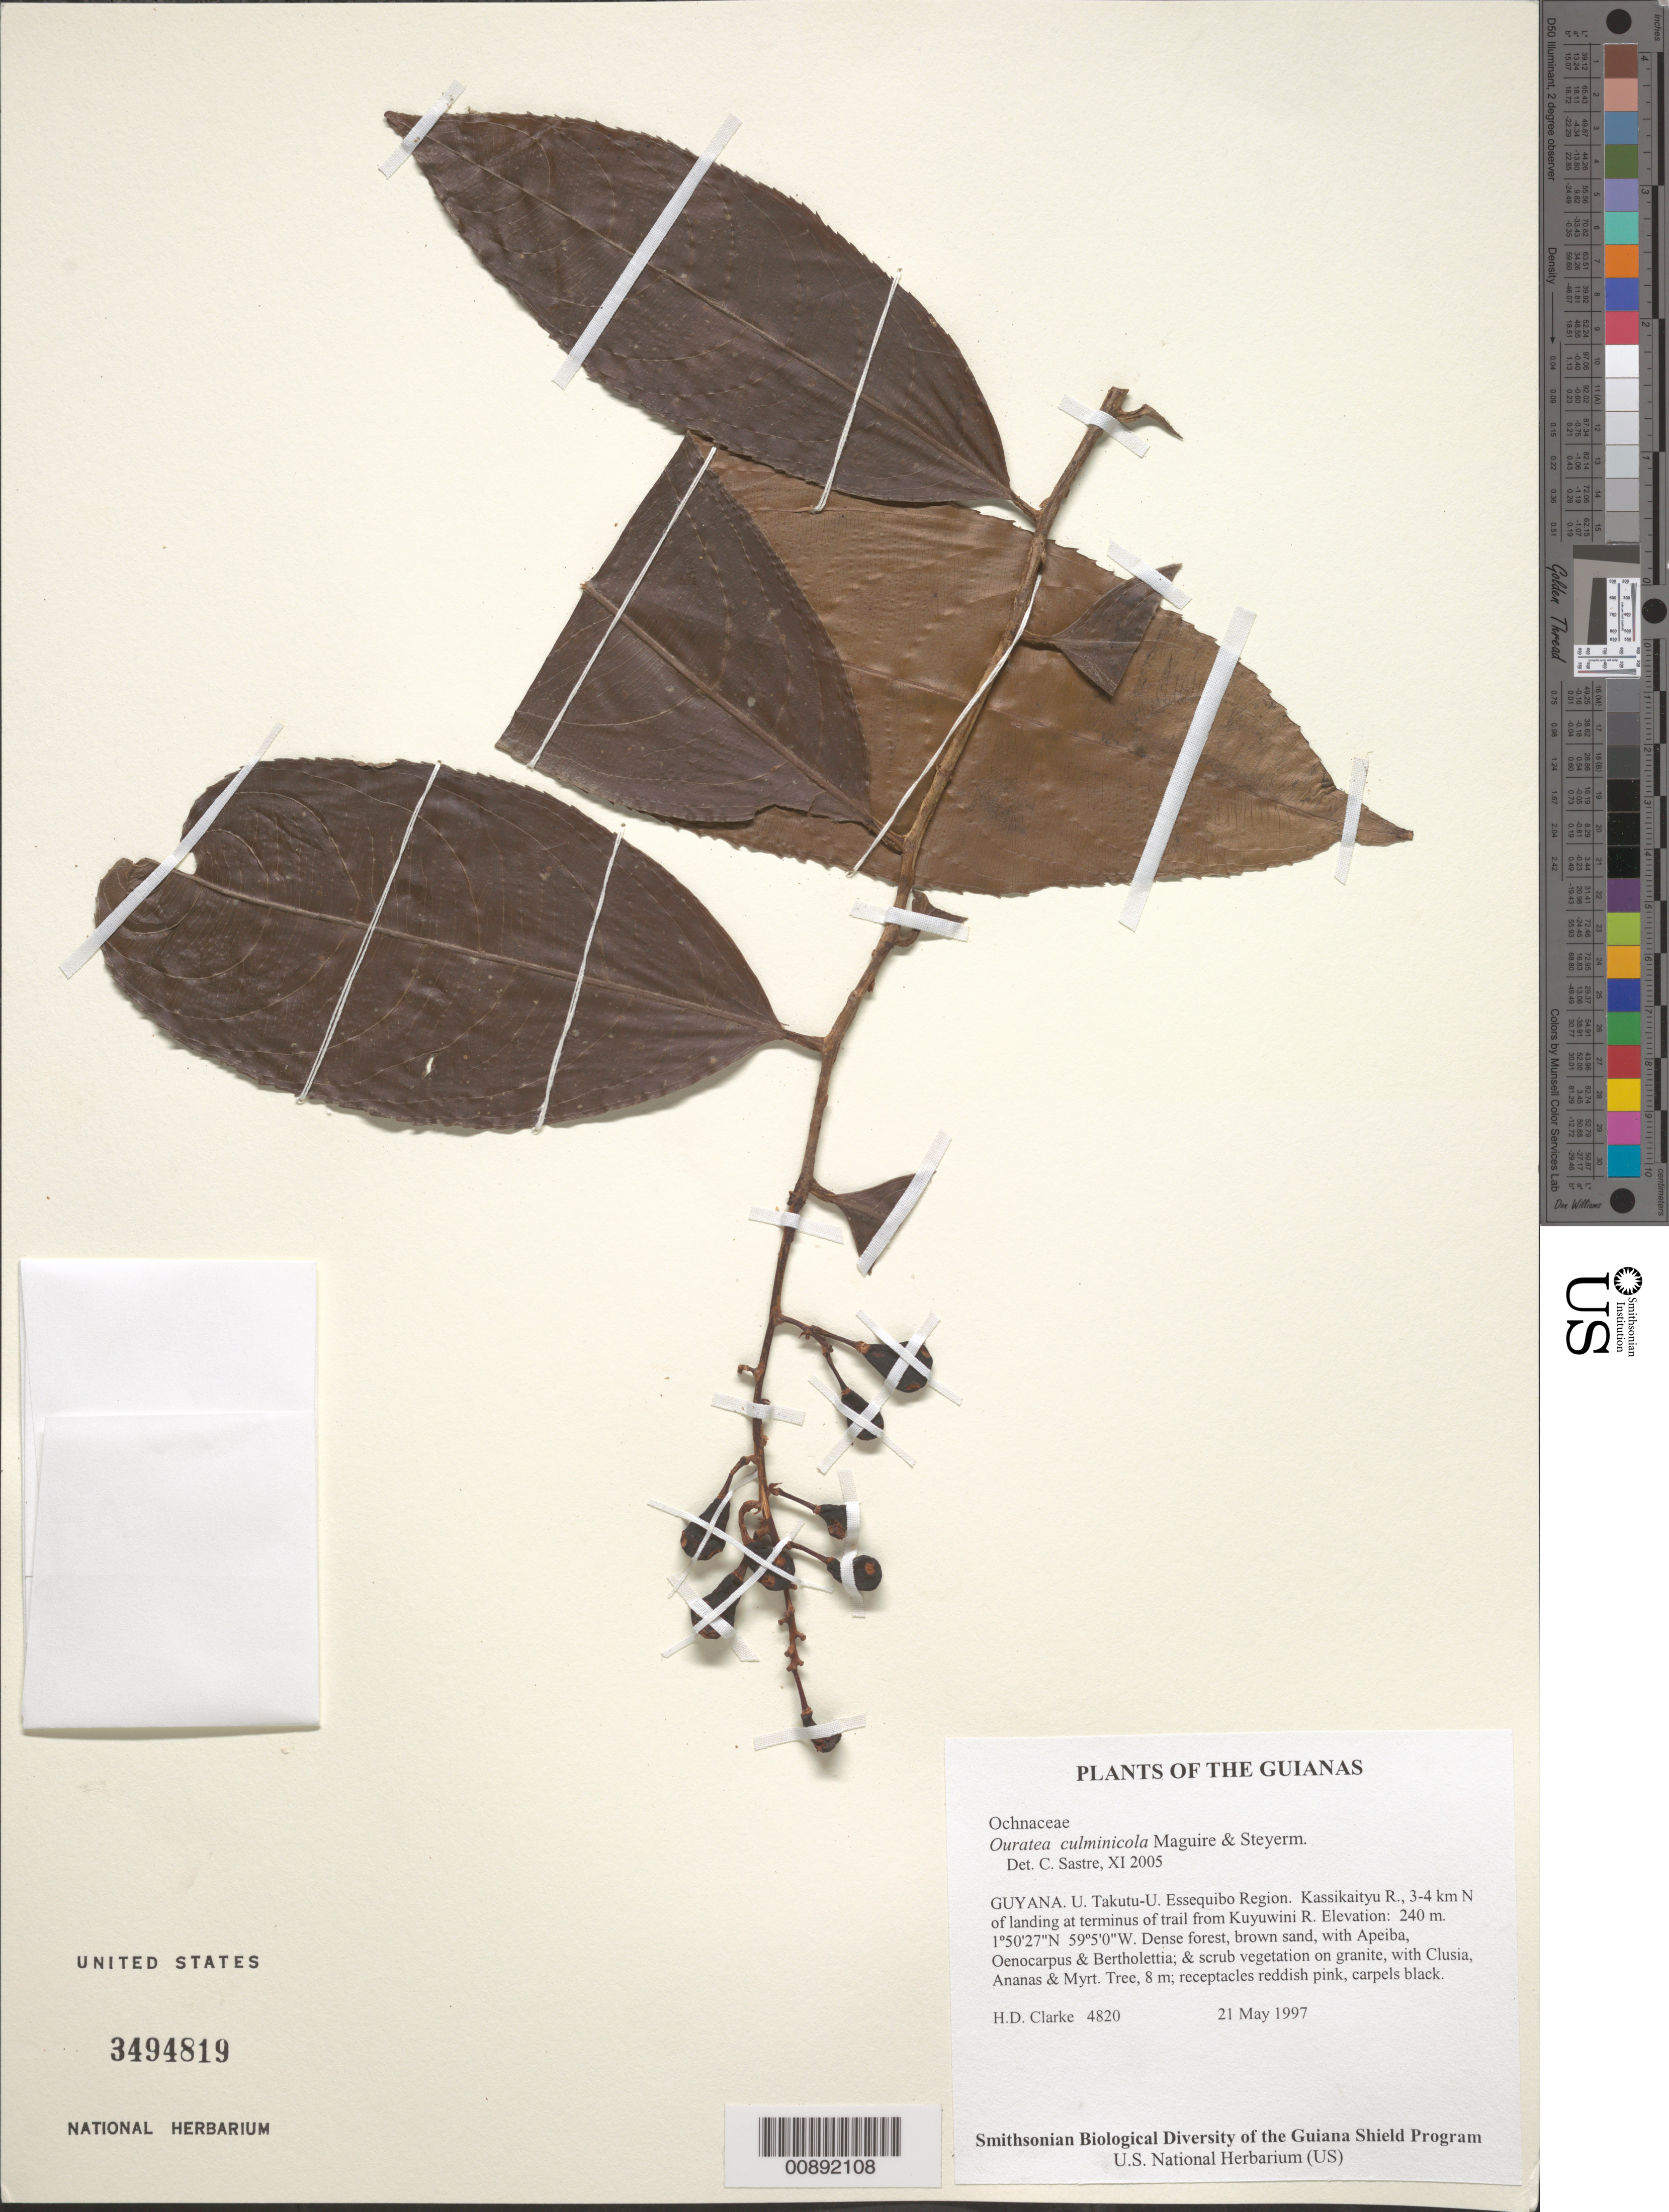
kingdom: Plantae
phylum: Tracheophyta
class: Magnoliopsida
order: Malpighiales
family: Ochnaceae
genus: Ouratea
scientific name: Ouratea takutuensis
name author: Sastre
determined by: Sastre, C. H. L.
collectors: H. D. Clarke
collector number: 4820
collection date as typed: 21 May 1997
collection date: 1997-05-21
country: Guyana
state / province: U. Takutu-U. Essequibo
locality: Kassikaityu R., 3-4 km N of landing at terminus of trail from Kuyuwini R.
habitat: Dense forest, brown sand, with Apeiba, Oenocarpus & Bertholettia; & scrub vegetation on granite, with Clusia, Ananas & Myrt.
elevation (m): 240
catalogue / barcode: US 3494819